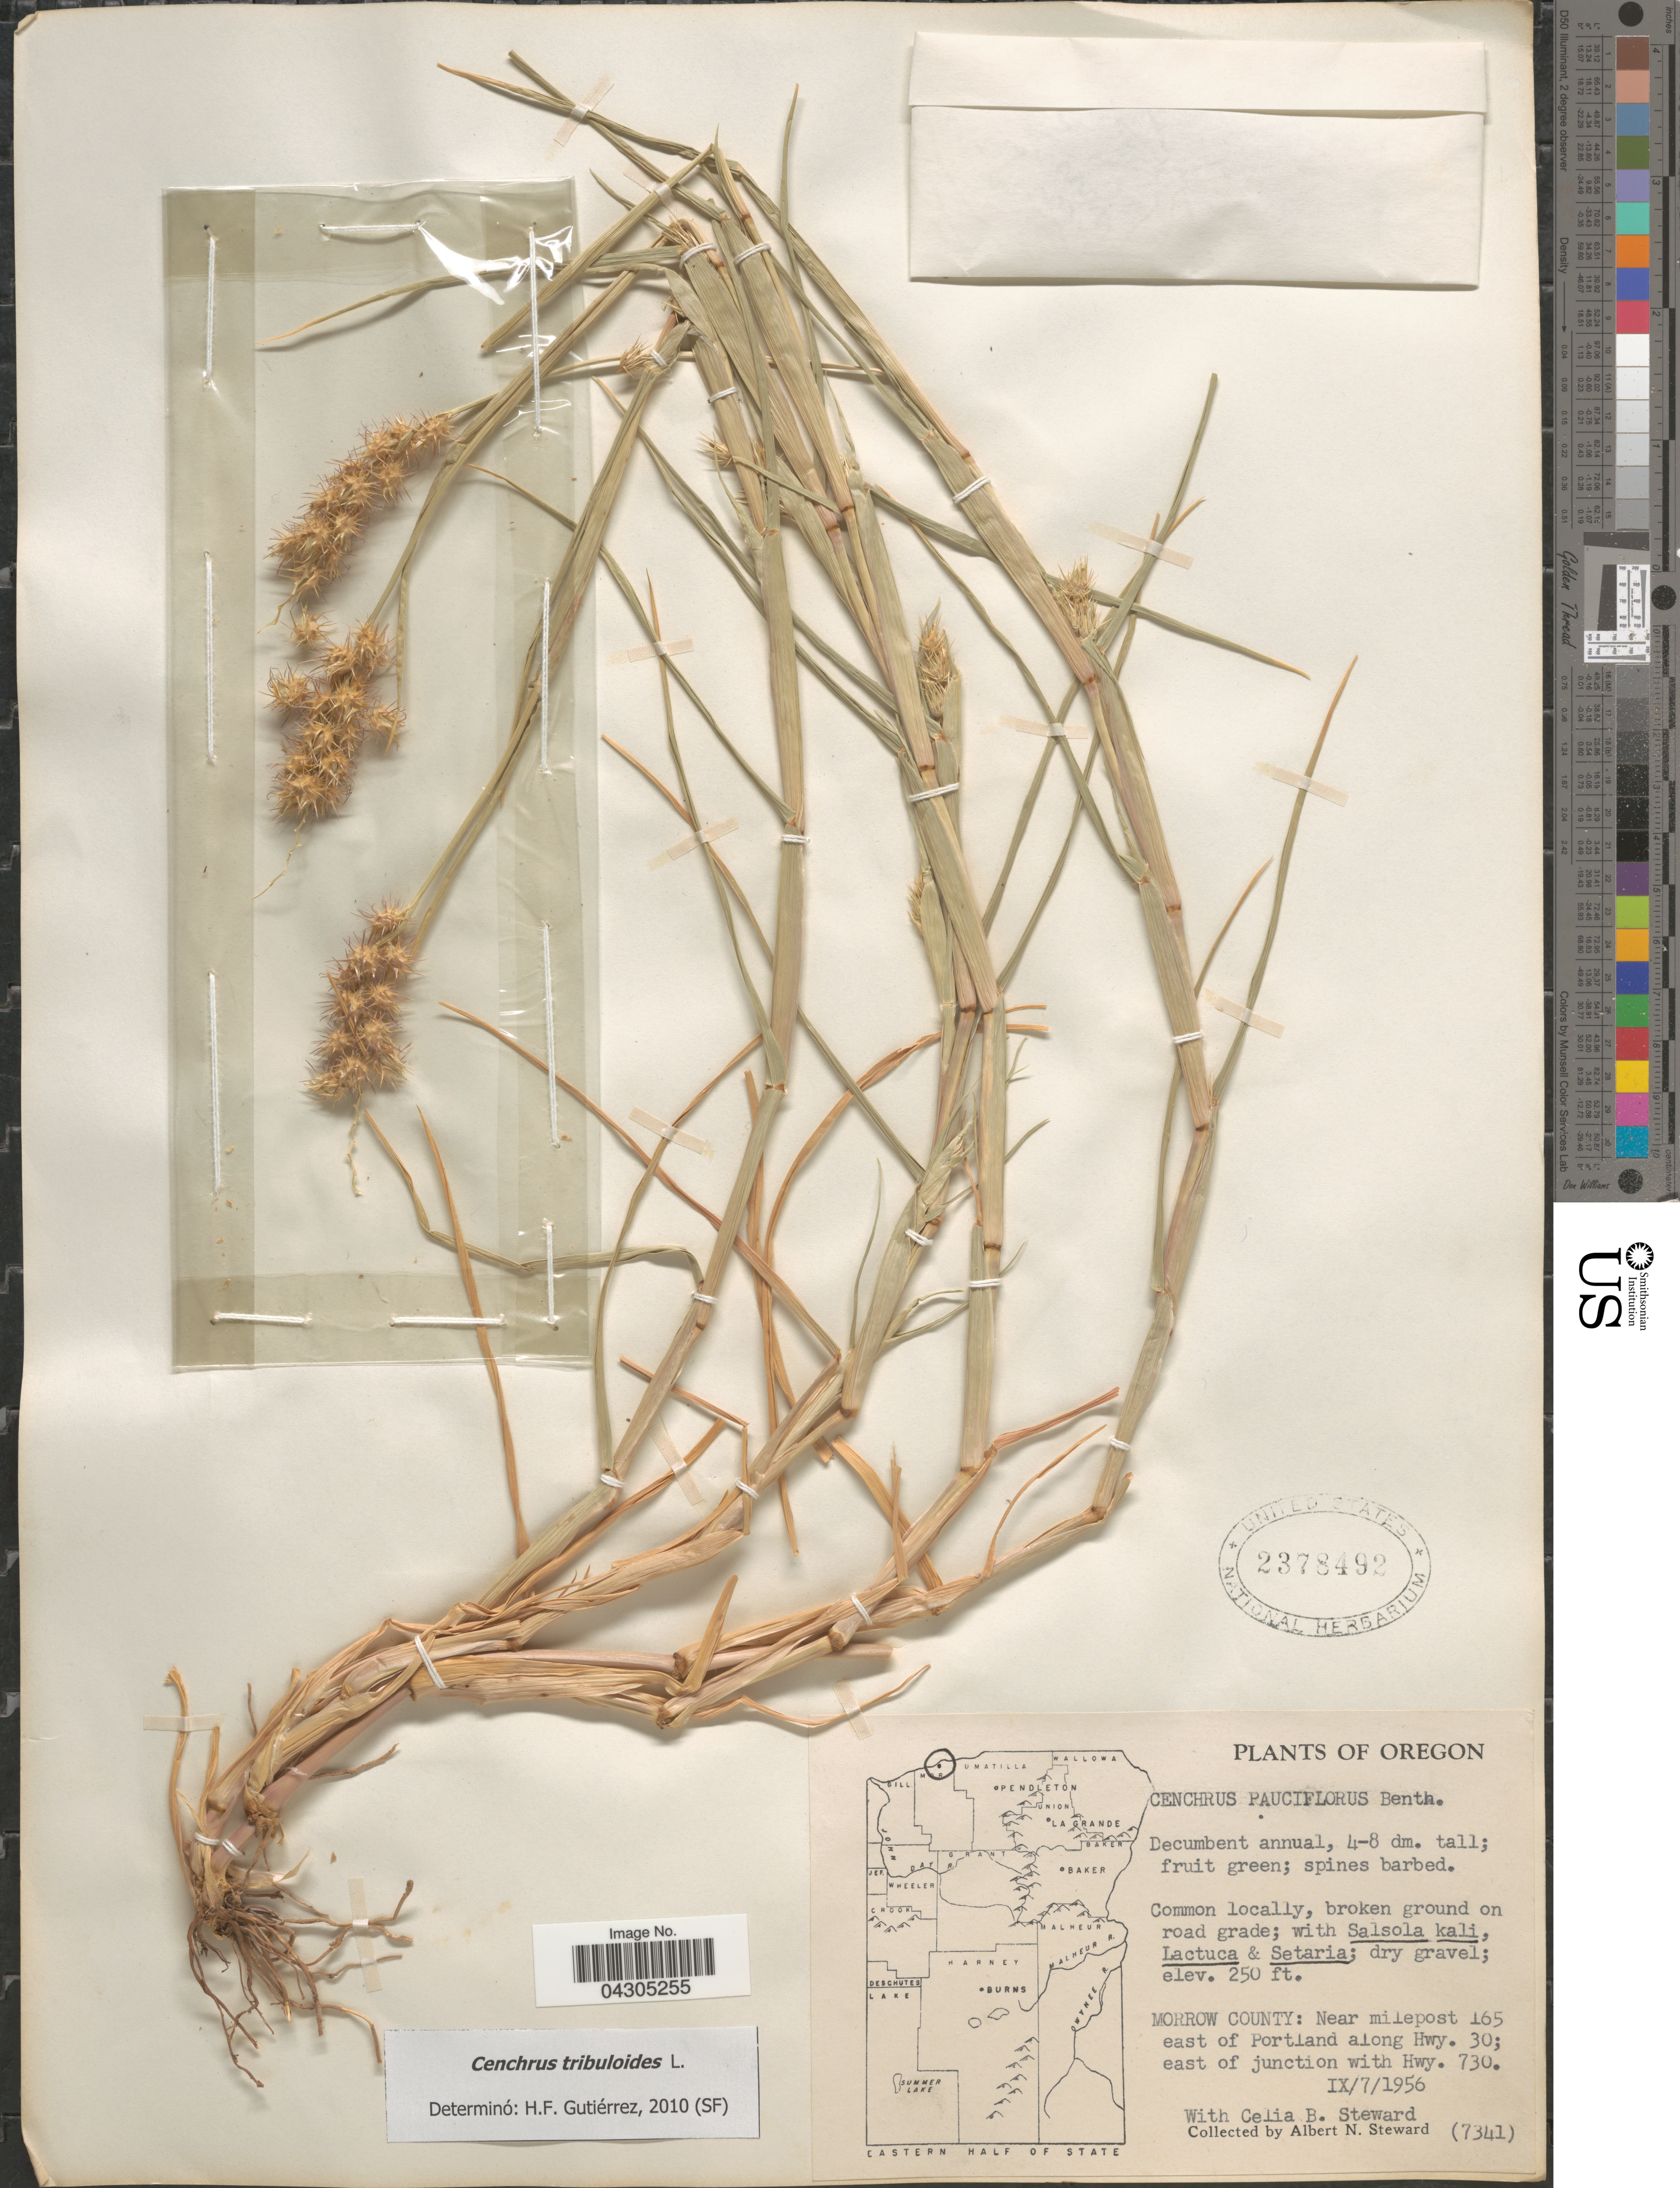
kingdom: Plantae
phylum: Tracheophyta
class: Liliopsida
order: Poales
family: Poaceae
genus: Cenchrus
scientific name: Cenchrus tribuloides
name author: L.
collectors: A. N. Steward & C. Steward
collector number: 7341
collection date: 1956-09-07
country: United States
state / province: Oregon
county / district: Morrow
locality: Morrow County: Near milepost 165 east of Portland along Hwy. 30; east of junction with Hwy. 730.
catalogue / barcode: US 2378492